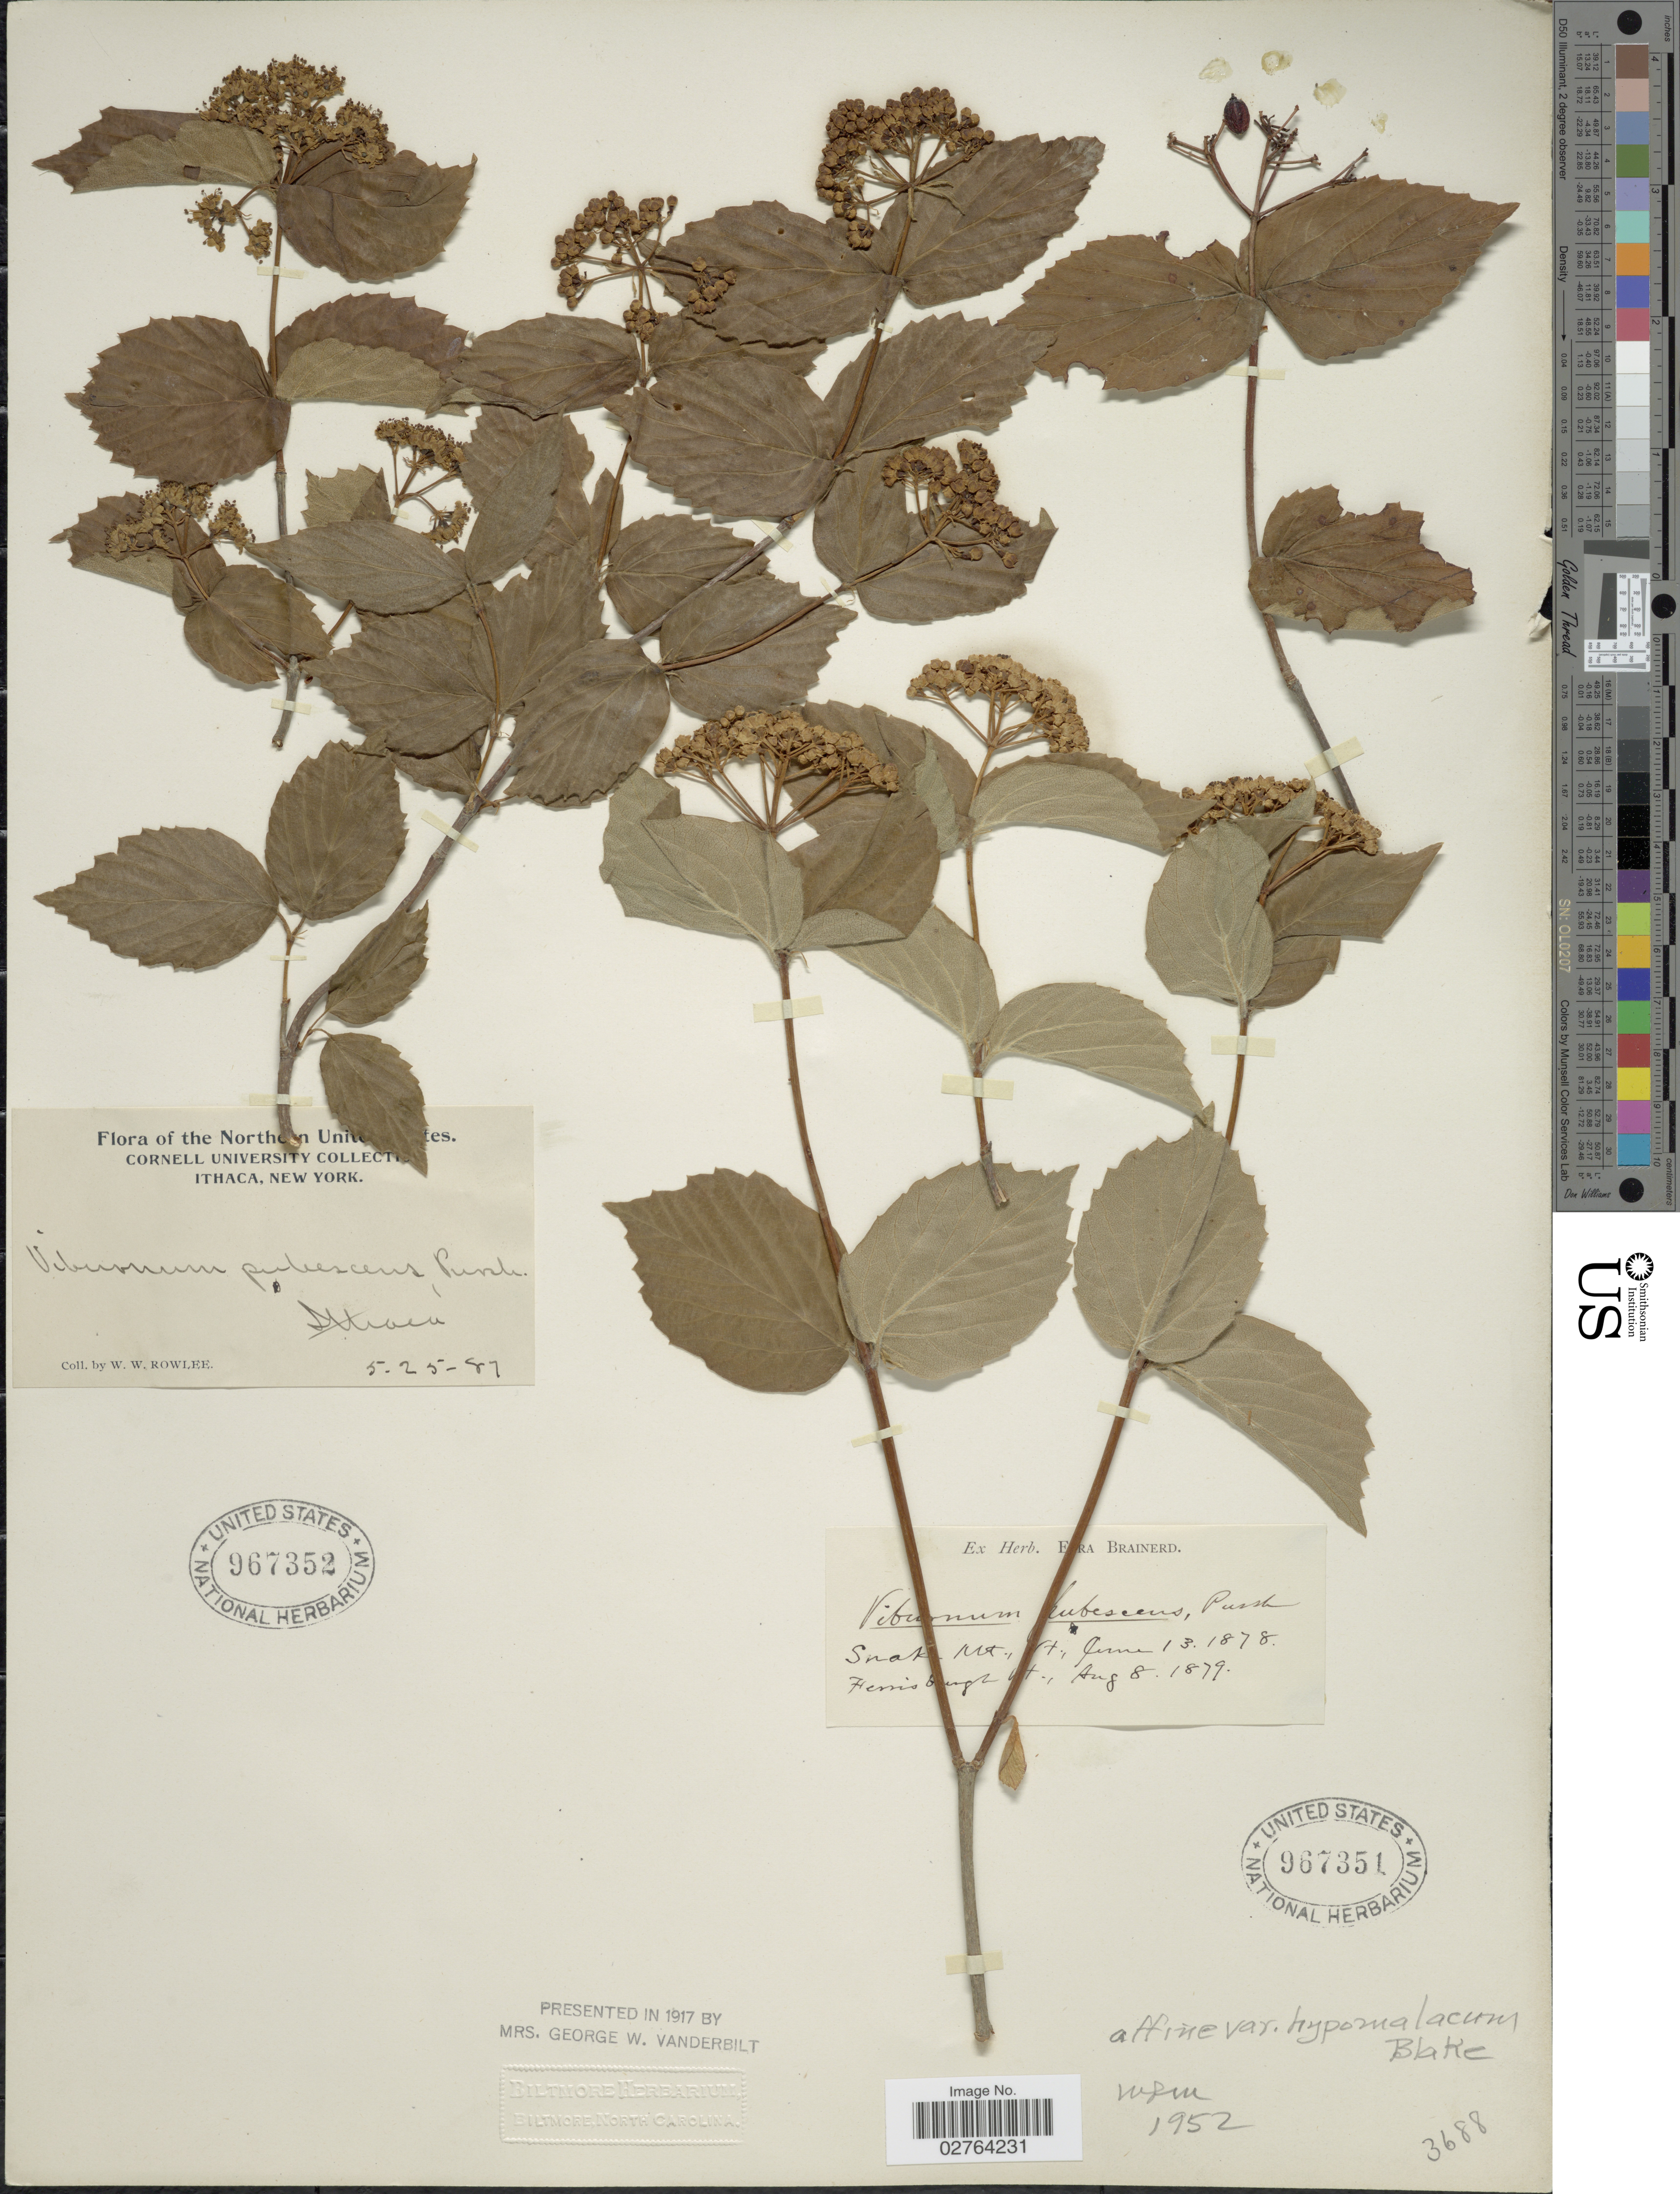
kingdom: Plantae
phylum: Tracheophyta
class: Magnoliopsida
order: Dipsacales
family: Viburnaceae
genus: Viburnum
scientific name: Viburnum rafinesqueanum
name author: Schult.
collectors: ex herb. Ezra Brainerd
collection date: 1878-06-13/1879-08-08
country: United States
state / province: Vermont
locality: Snake Mt., Ferrisburgh Vt.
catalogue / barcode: US 967351-2